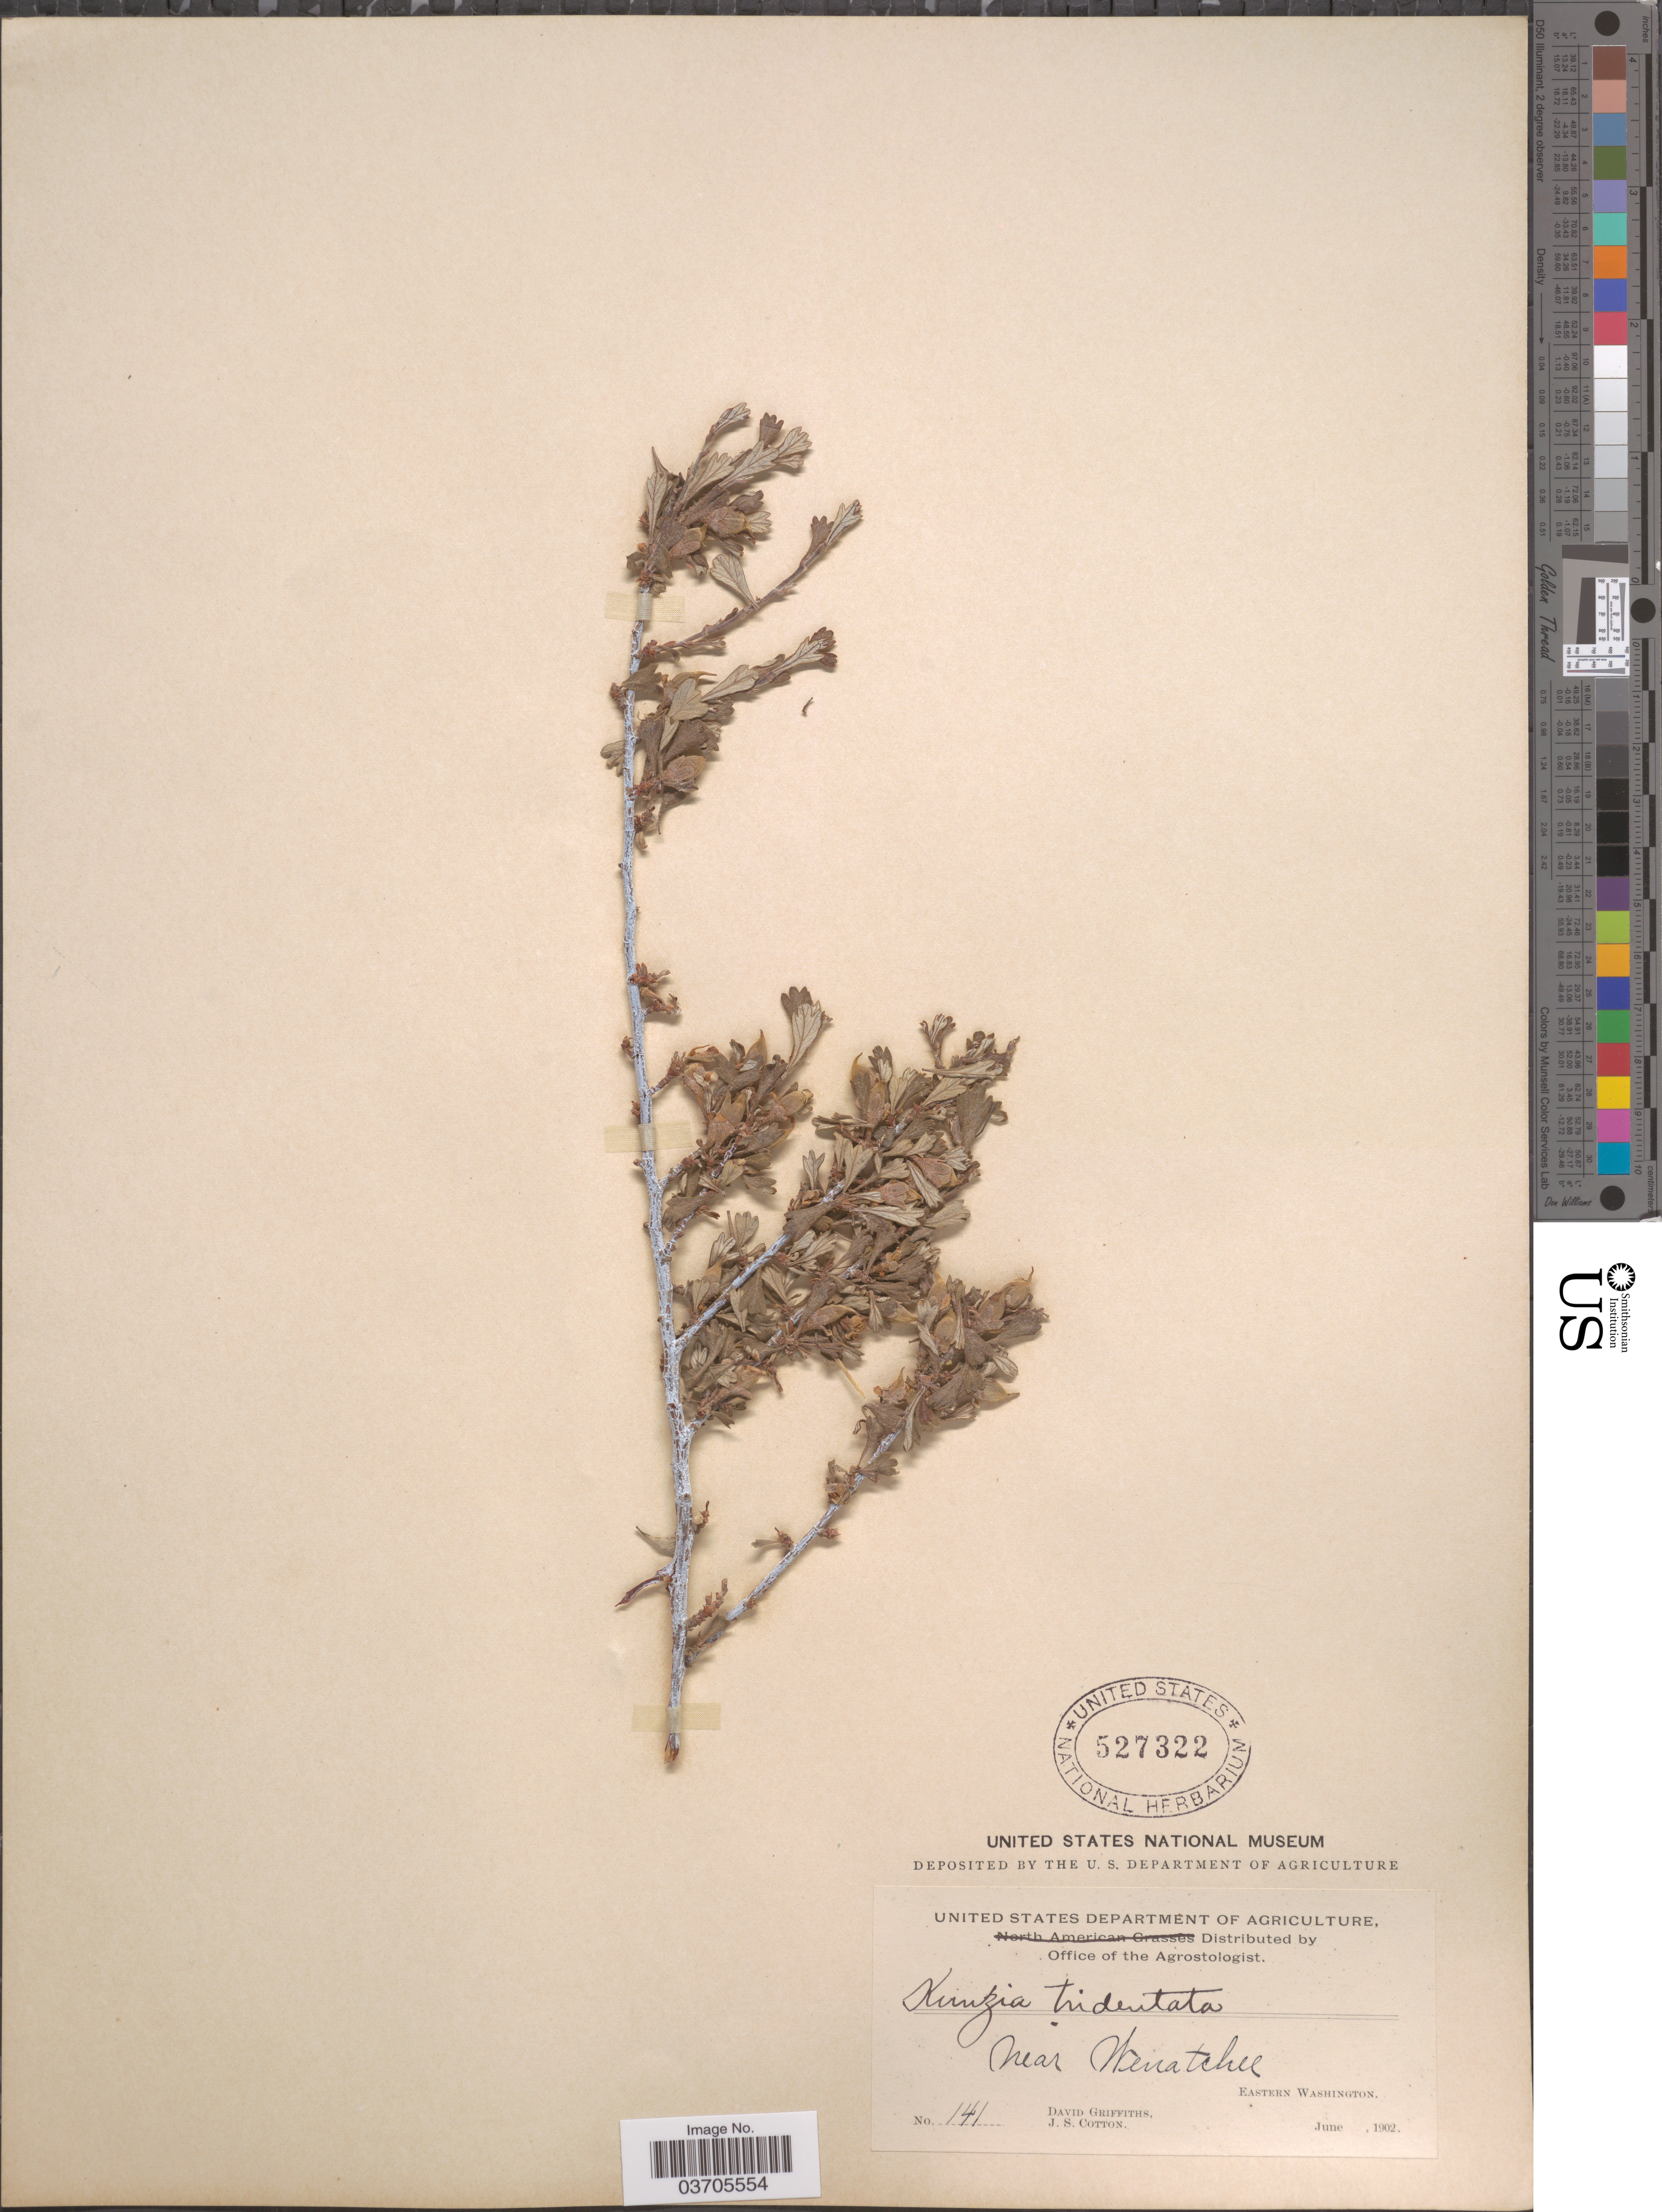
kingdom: Plantae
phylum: Tracheophyta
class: Magnoliopsida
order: Rosales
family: Rosaceae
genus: Purshia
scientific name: Purshia tridentata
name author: (Pursh) DC.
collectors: D. Griffiths & J. S. Cotton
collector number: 141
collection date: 1902-06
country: United States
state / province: Washington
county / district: Chelan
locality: Near Wenatchee. Eastern Washington.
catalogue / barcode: US 527322